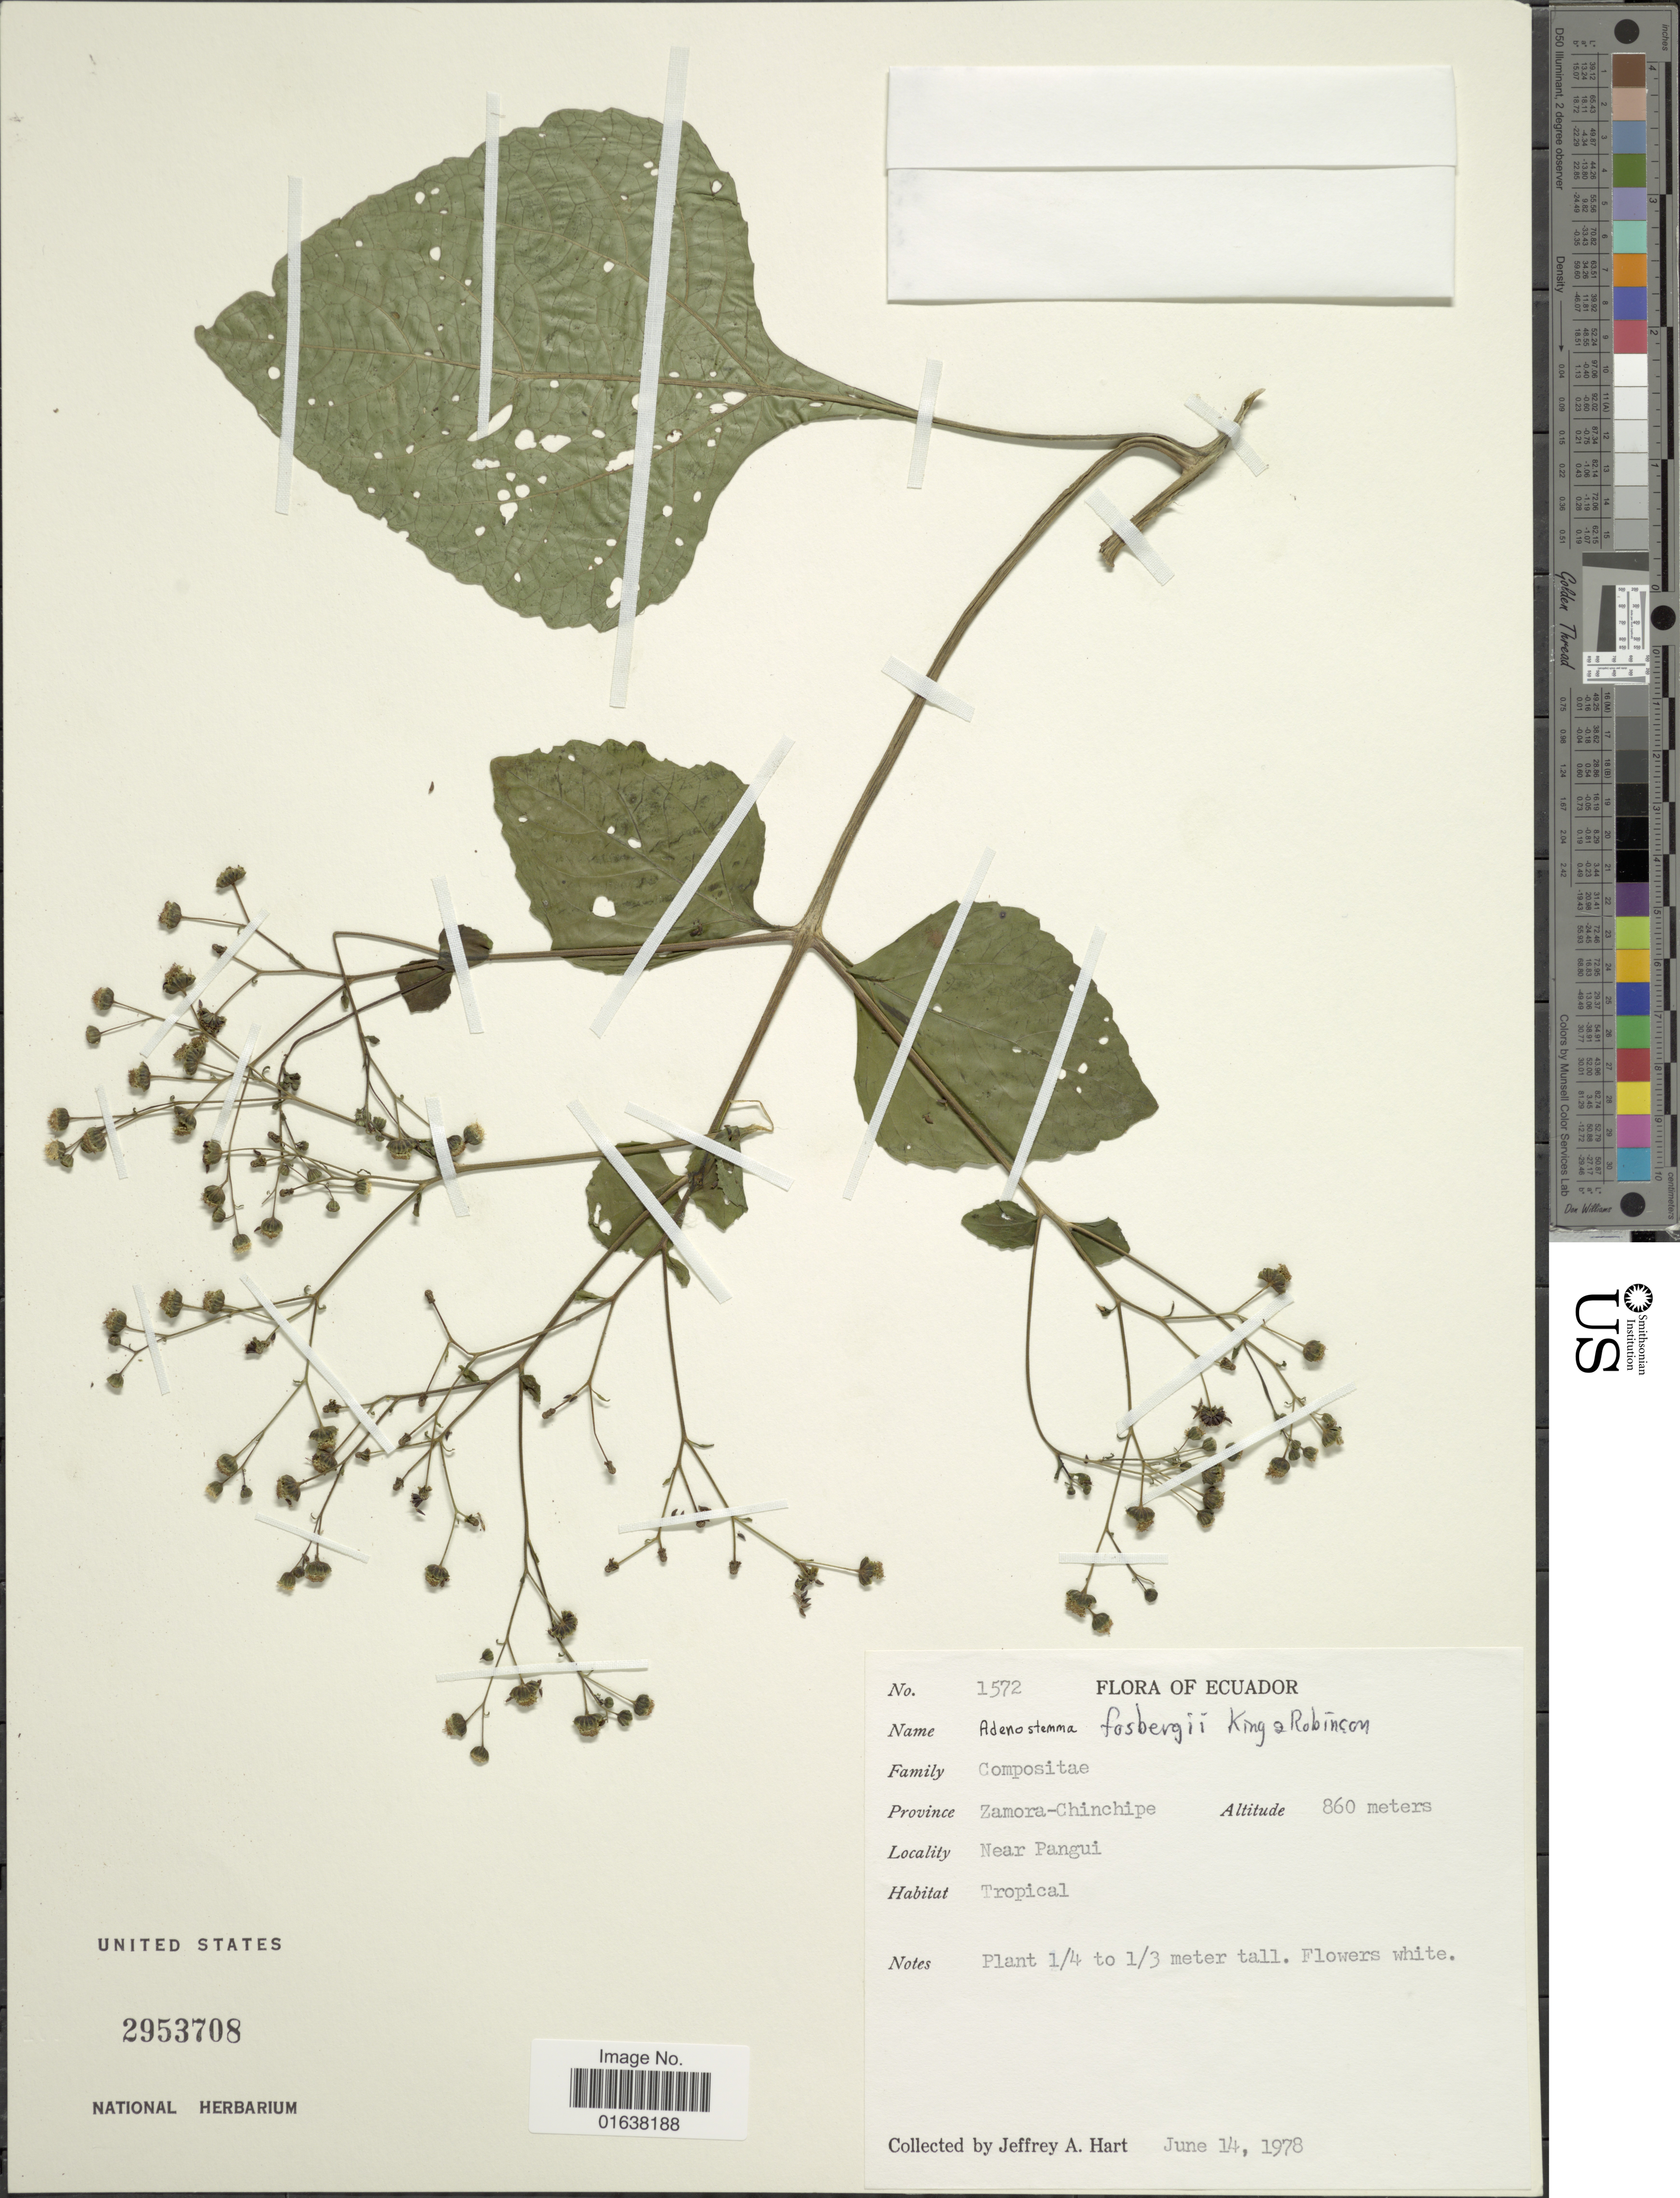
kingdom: Plantae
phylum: Tracheophyta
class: Magnoliopsida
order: Asterales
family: Asteraceae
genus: Adenostemma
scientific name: Adenostemma fosbergii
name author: R.M. King & H. Rob.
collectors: J. A. Hart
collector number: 1572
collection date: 1978-06-14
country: Ecuador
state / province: Zamora-Chinchipe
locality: Near Pangui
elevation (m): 860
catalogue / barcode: US 2953708